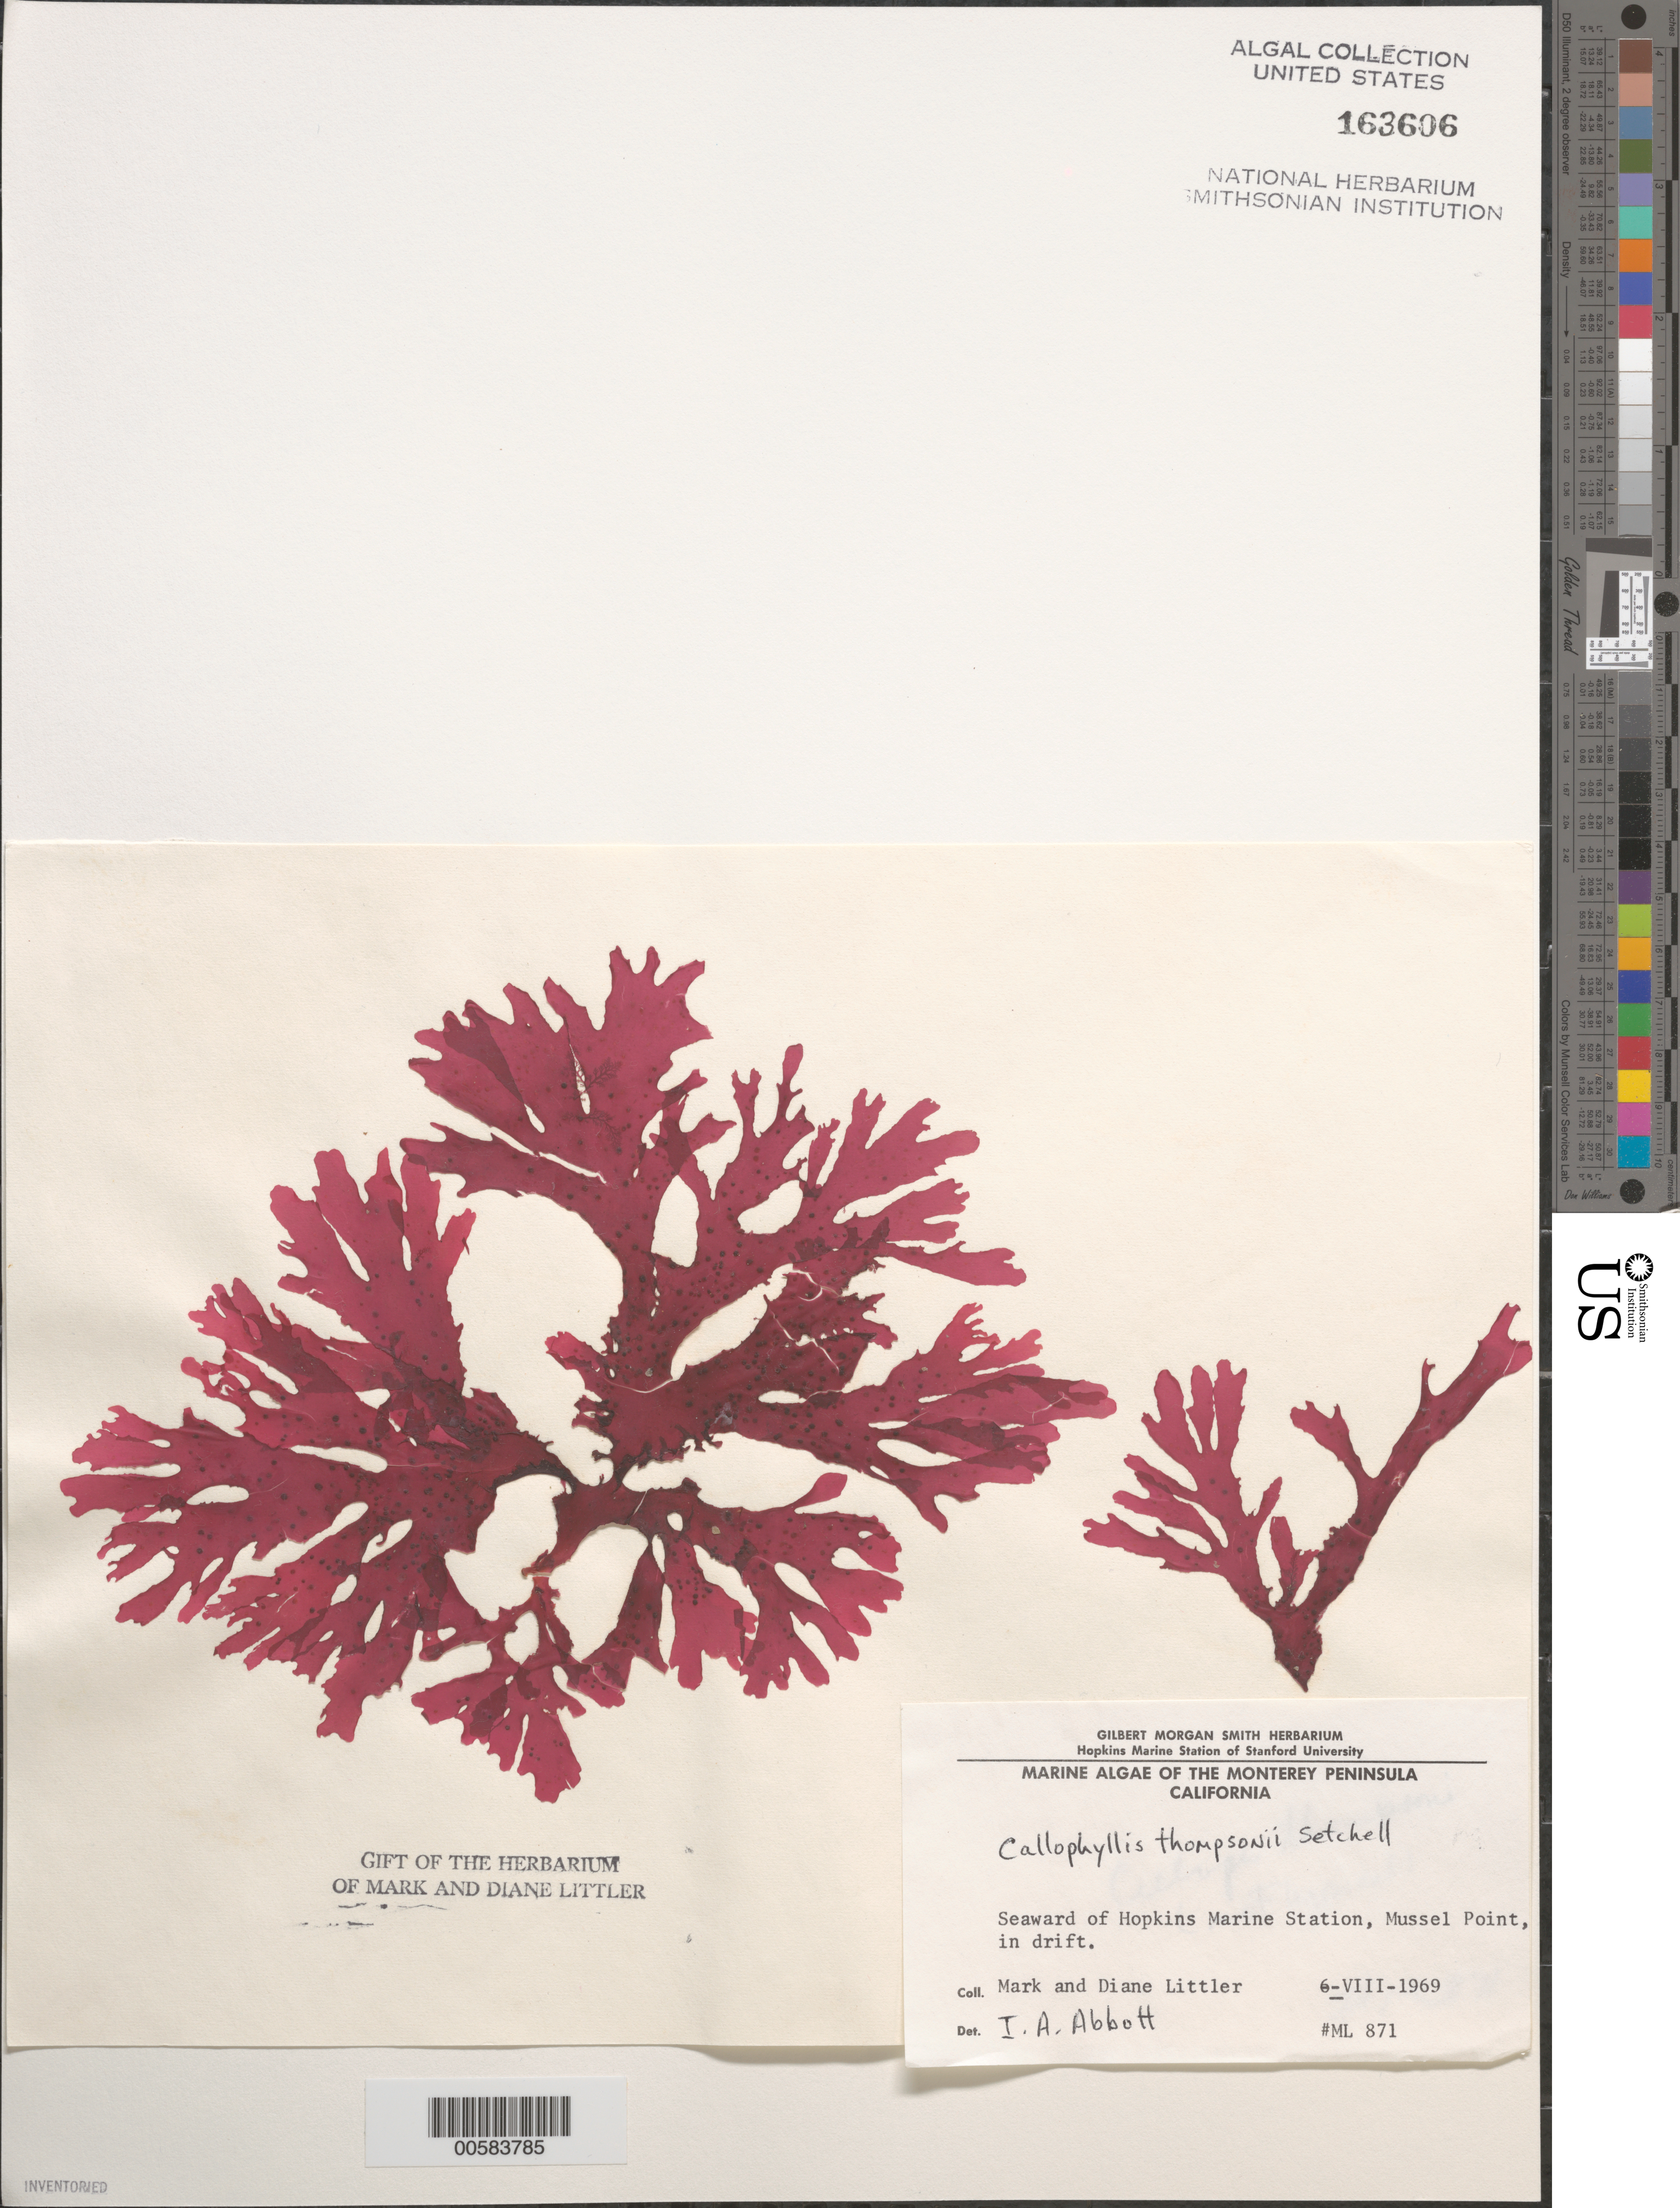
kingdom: Plantae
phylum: Rhodophyta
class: Florideophyceae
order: Gigartinales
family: Kallymeniaceae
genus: Callophyllis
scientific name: Callophyllis thompsonii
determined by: Abbott, Isabella A.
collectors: M. M. Littler & D. S. Littler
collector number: ML 871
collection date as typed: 06 Aug 1969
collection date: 1969-08-06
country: United States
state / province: California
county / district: Monterey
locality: Mussel Point, off Hopkins Marine Station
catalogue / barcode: US 163606